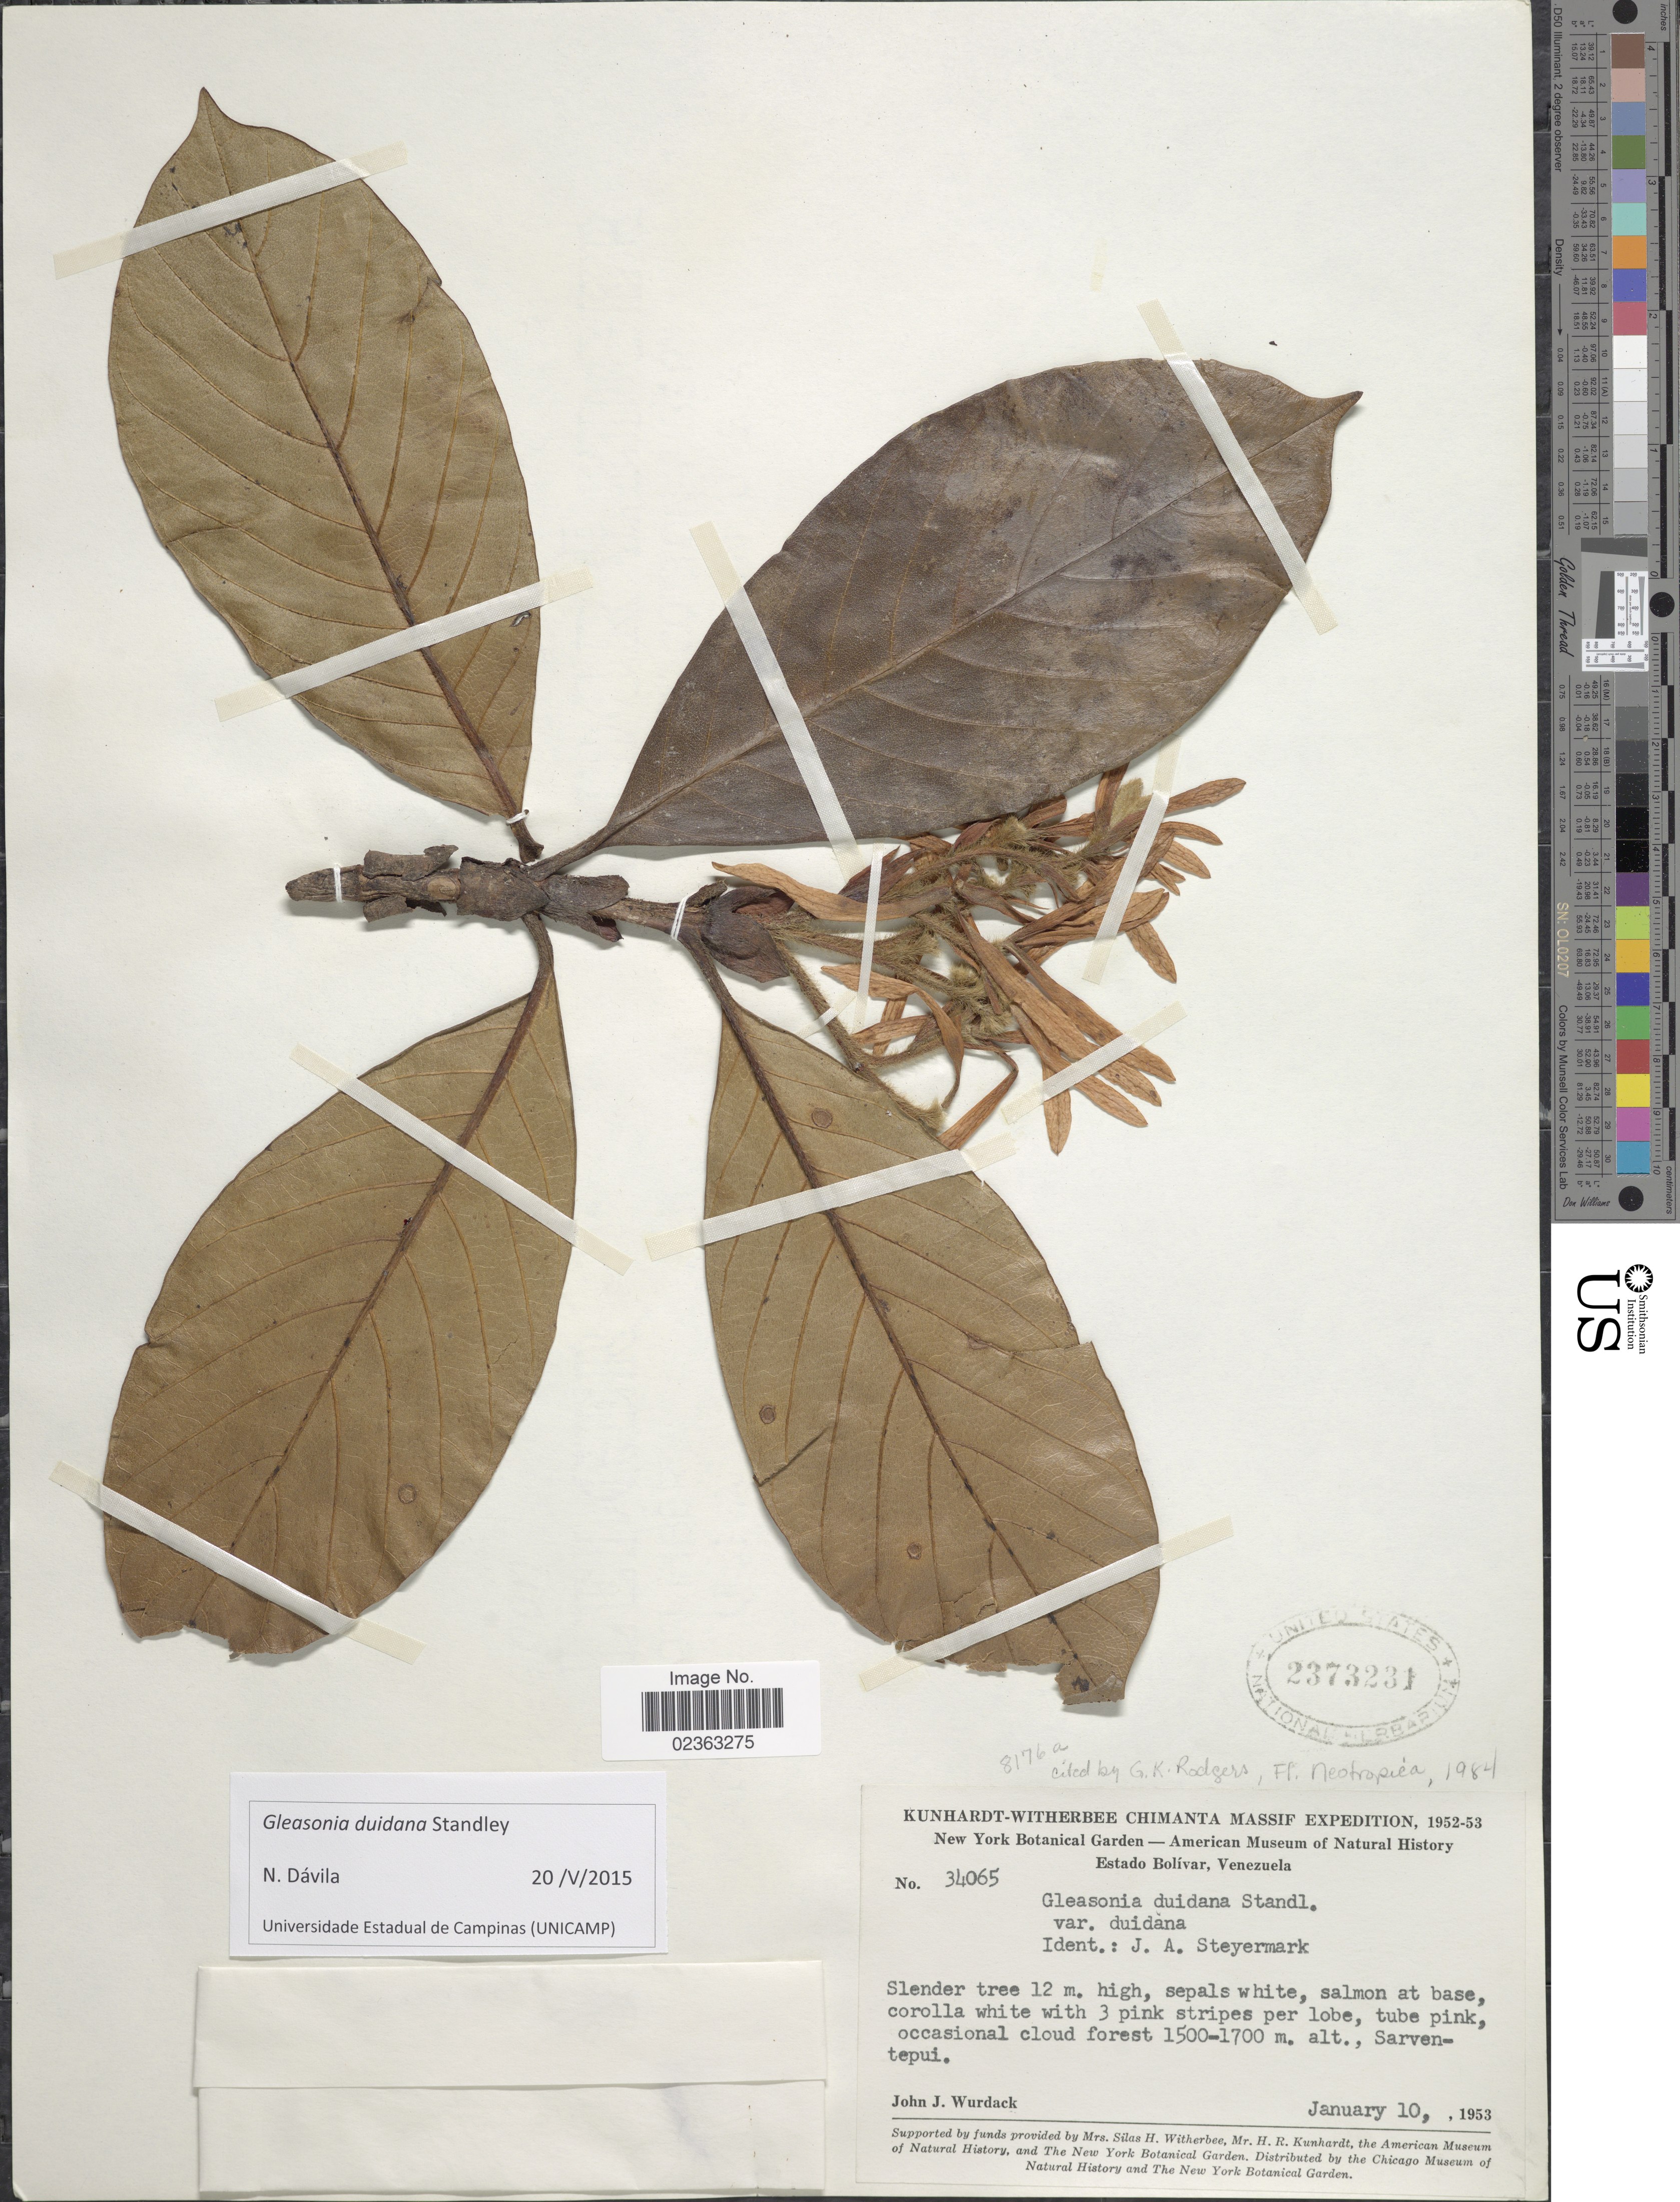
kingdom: Plantae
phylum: Tracheophyta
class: Magnoliopsida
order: Gentianales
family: Rubiaceae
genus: Gleasonia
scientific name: Gleasonia duidana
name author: Standl.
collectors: J. J. Wurdack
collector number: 34065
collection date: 1953-01-10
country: Venezuela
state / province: Bolivar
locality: Sarventepui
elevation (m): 1500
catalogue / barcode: US 2373231